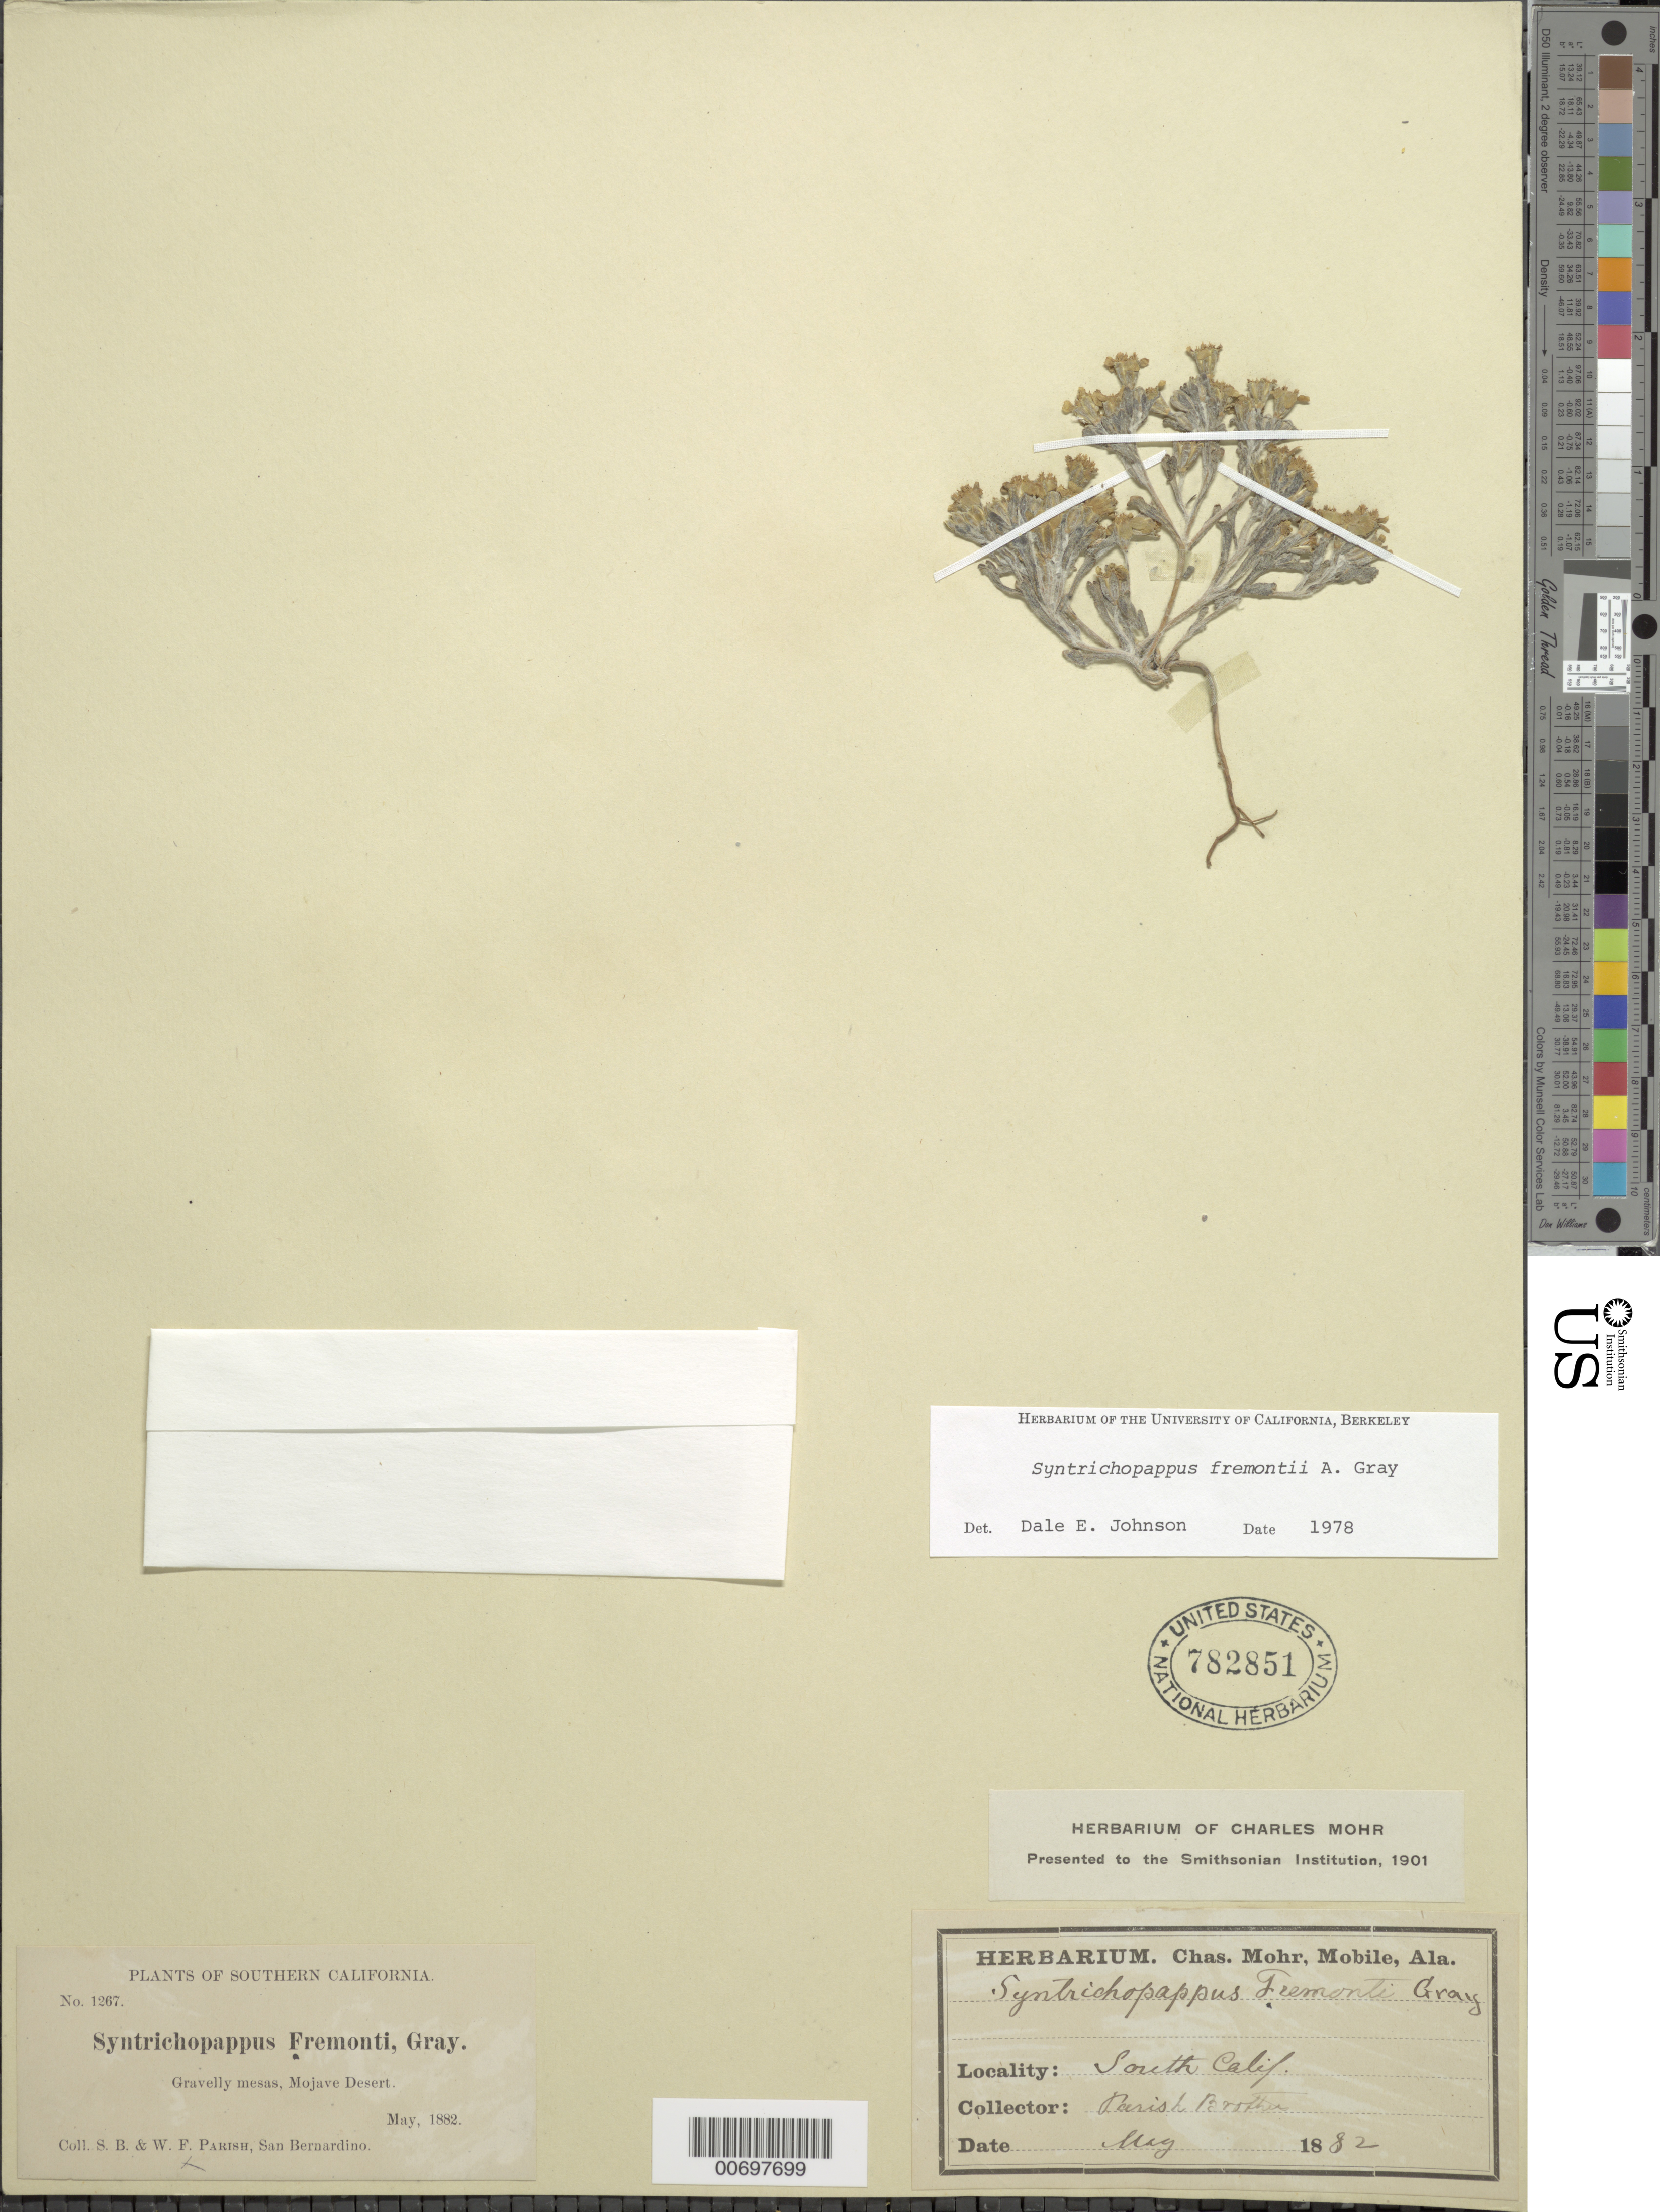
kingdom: Plantae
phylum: Tracheophyta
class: Magnoliopsida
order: Asterales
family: Asteraceae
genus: Syntrichopappus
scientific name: Syntrichopappus fremontii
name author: A. Gray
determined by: Johnson, D. E.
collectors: S. B. Parish & W. F. Parish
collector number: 1267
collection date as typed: May 1882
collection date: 1882-05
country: United States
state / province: California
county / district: San Bernardino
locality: Mojave Desert.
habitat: Gravelly mesas.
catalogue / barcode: US 782851